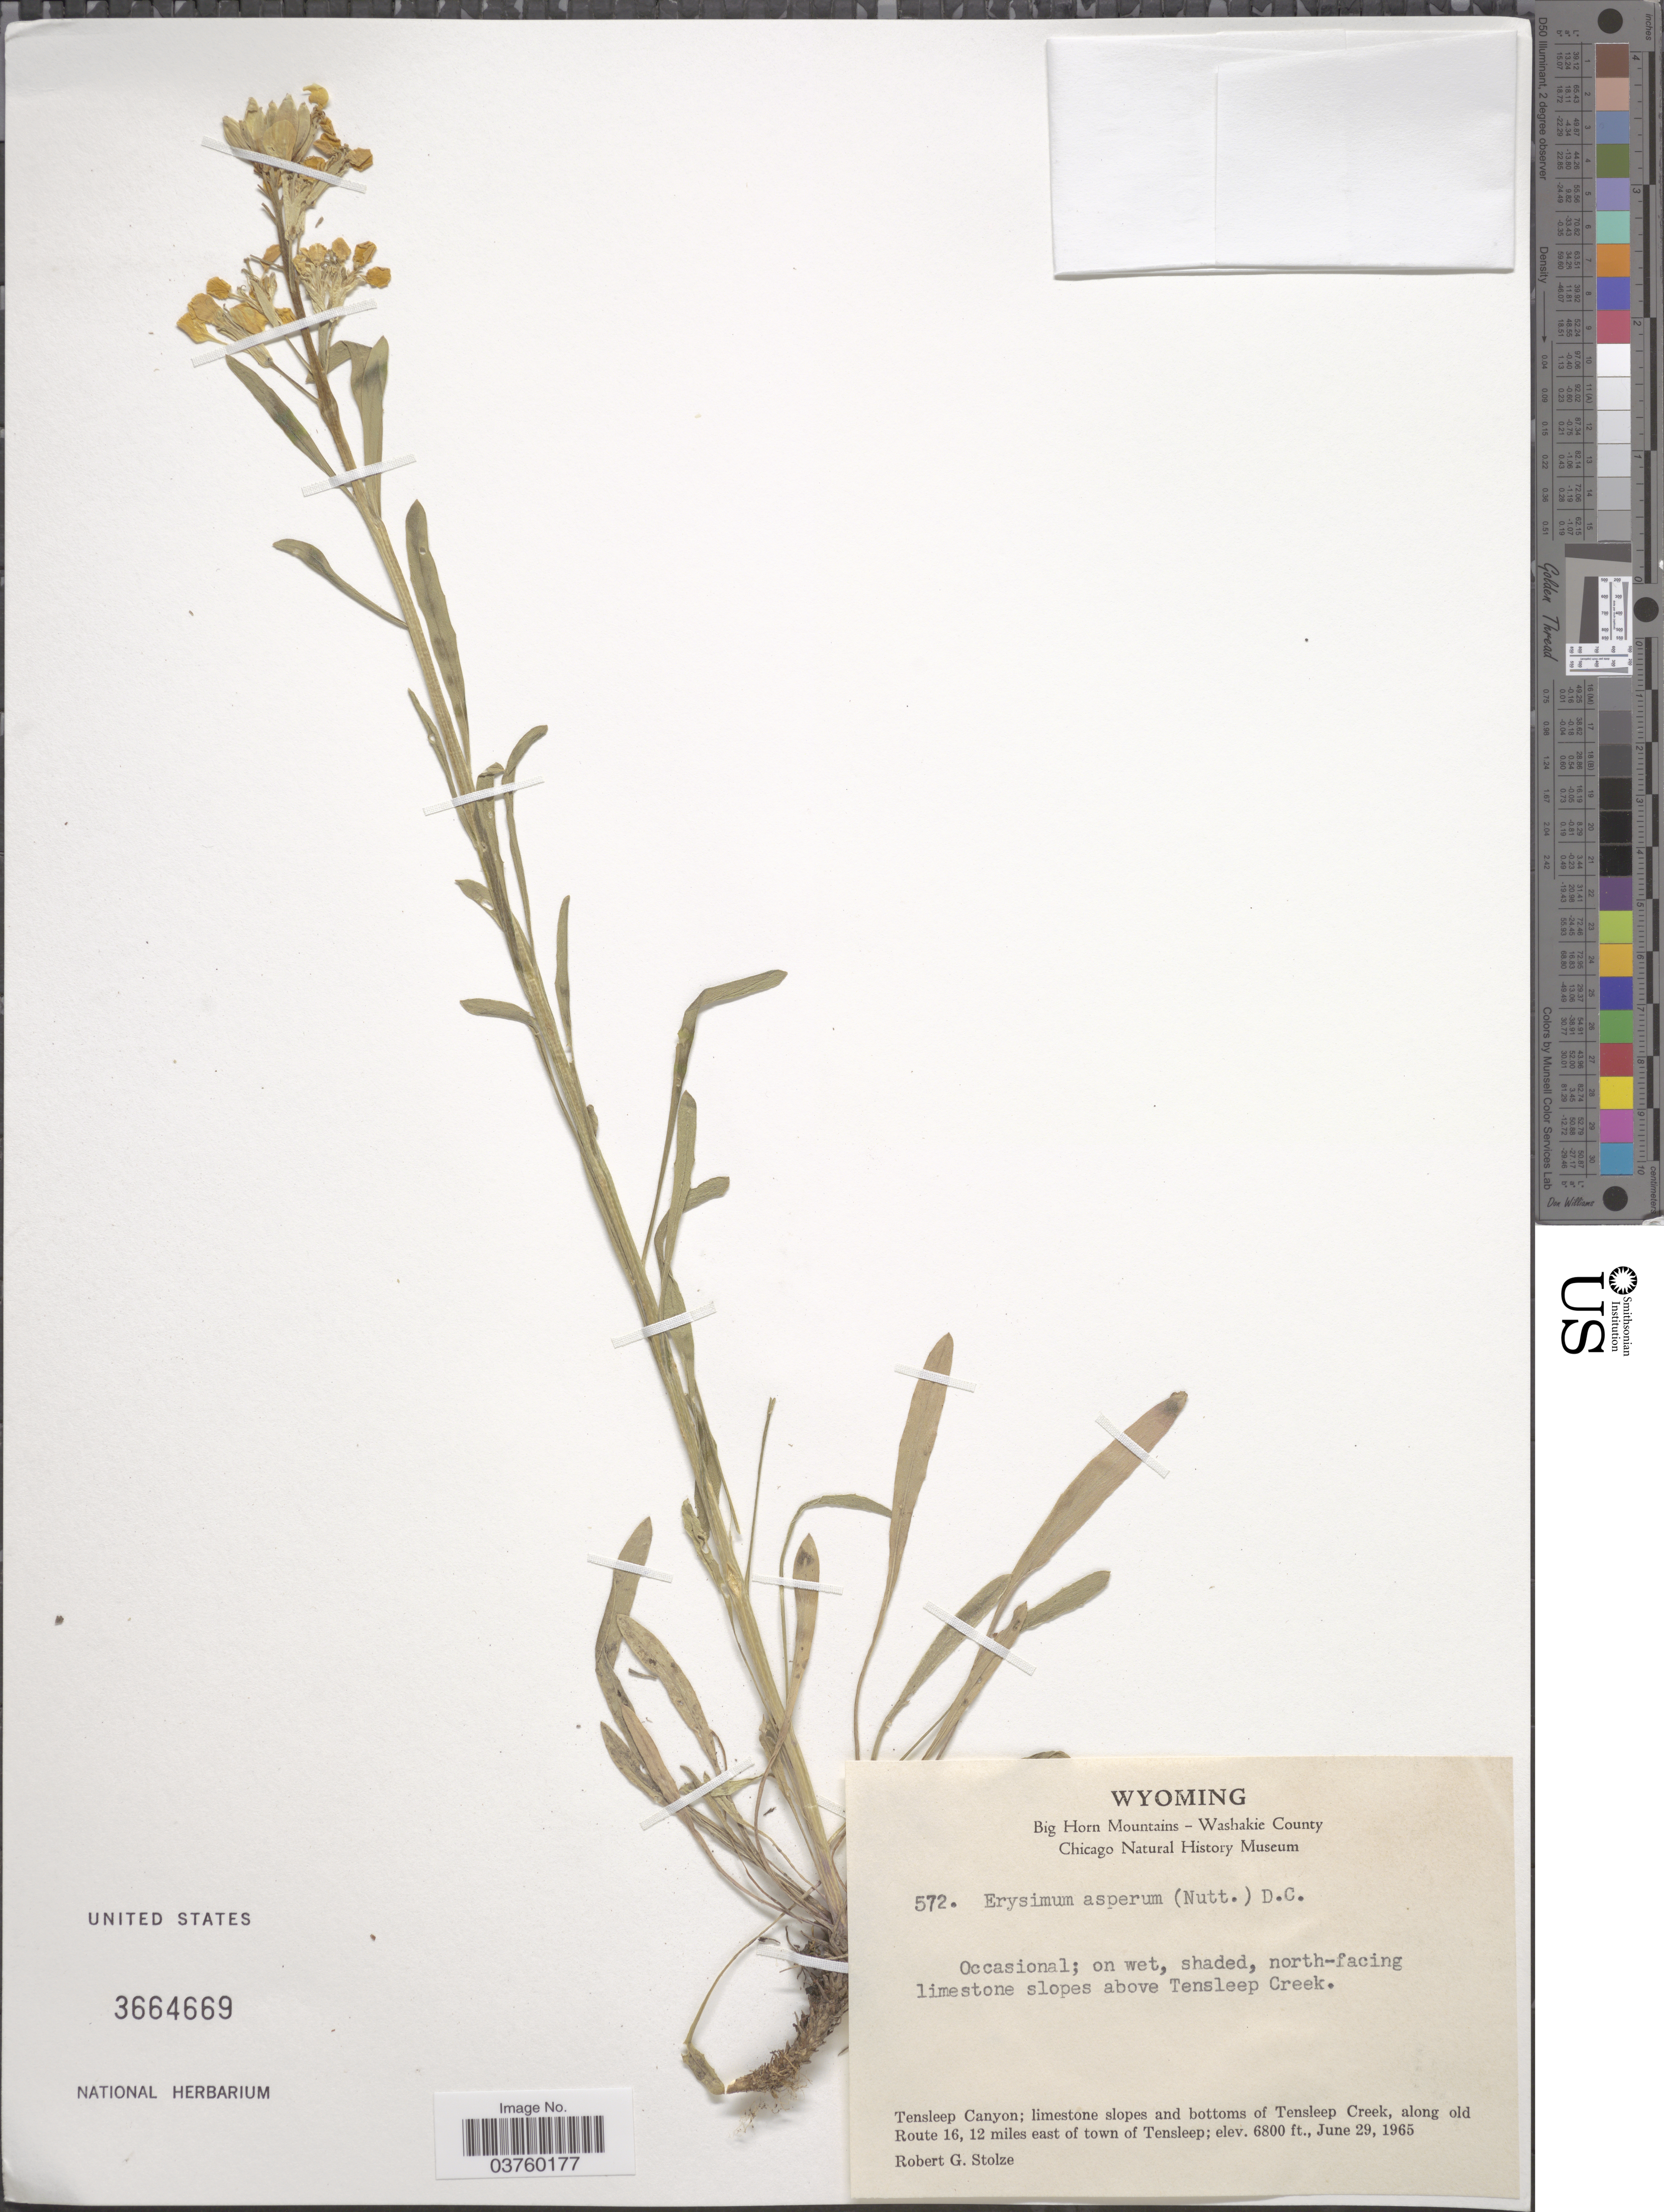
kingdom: Plantae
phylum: Tracheophyta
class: Magnoliopsida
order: Brassicales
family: Brassicaceae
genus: Erysimum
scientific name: Erysimum asperum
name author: (Nutt.) DC.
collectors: R. G. Stolze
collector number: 572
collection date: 1965-06-29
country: United States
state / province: Wyoming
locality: Big Horn Mountains - Washakie County. Tensleep Canyon; limestone slopes and bottoms of Tensleep Creek, along old Route 16, 12 miles east of town of Tensleep.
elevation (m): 2073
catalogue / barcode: US 3664669